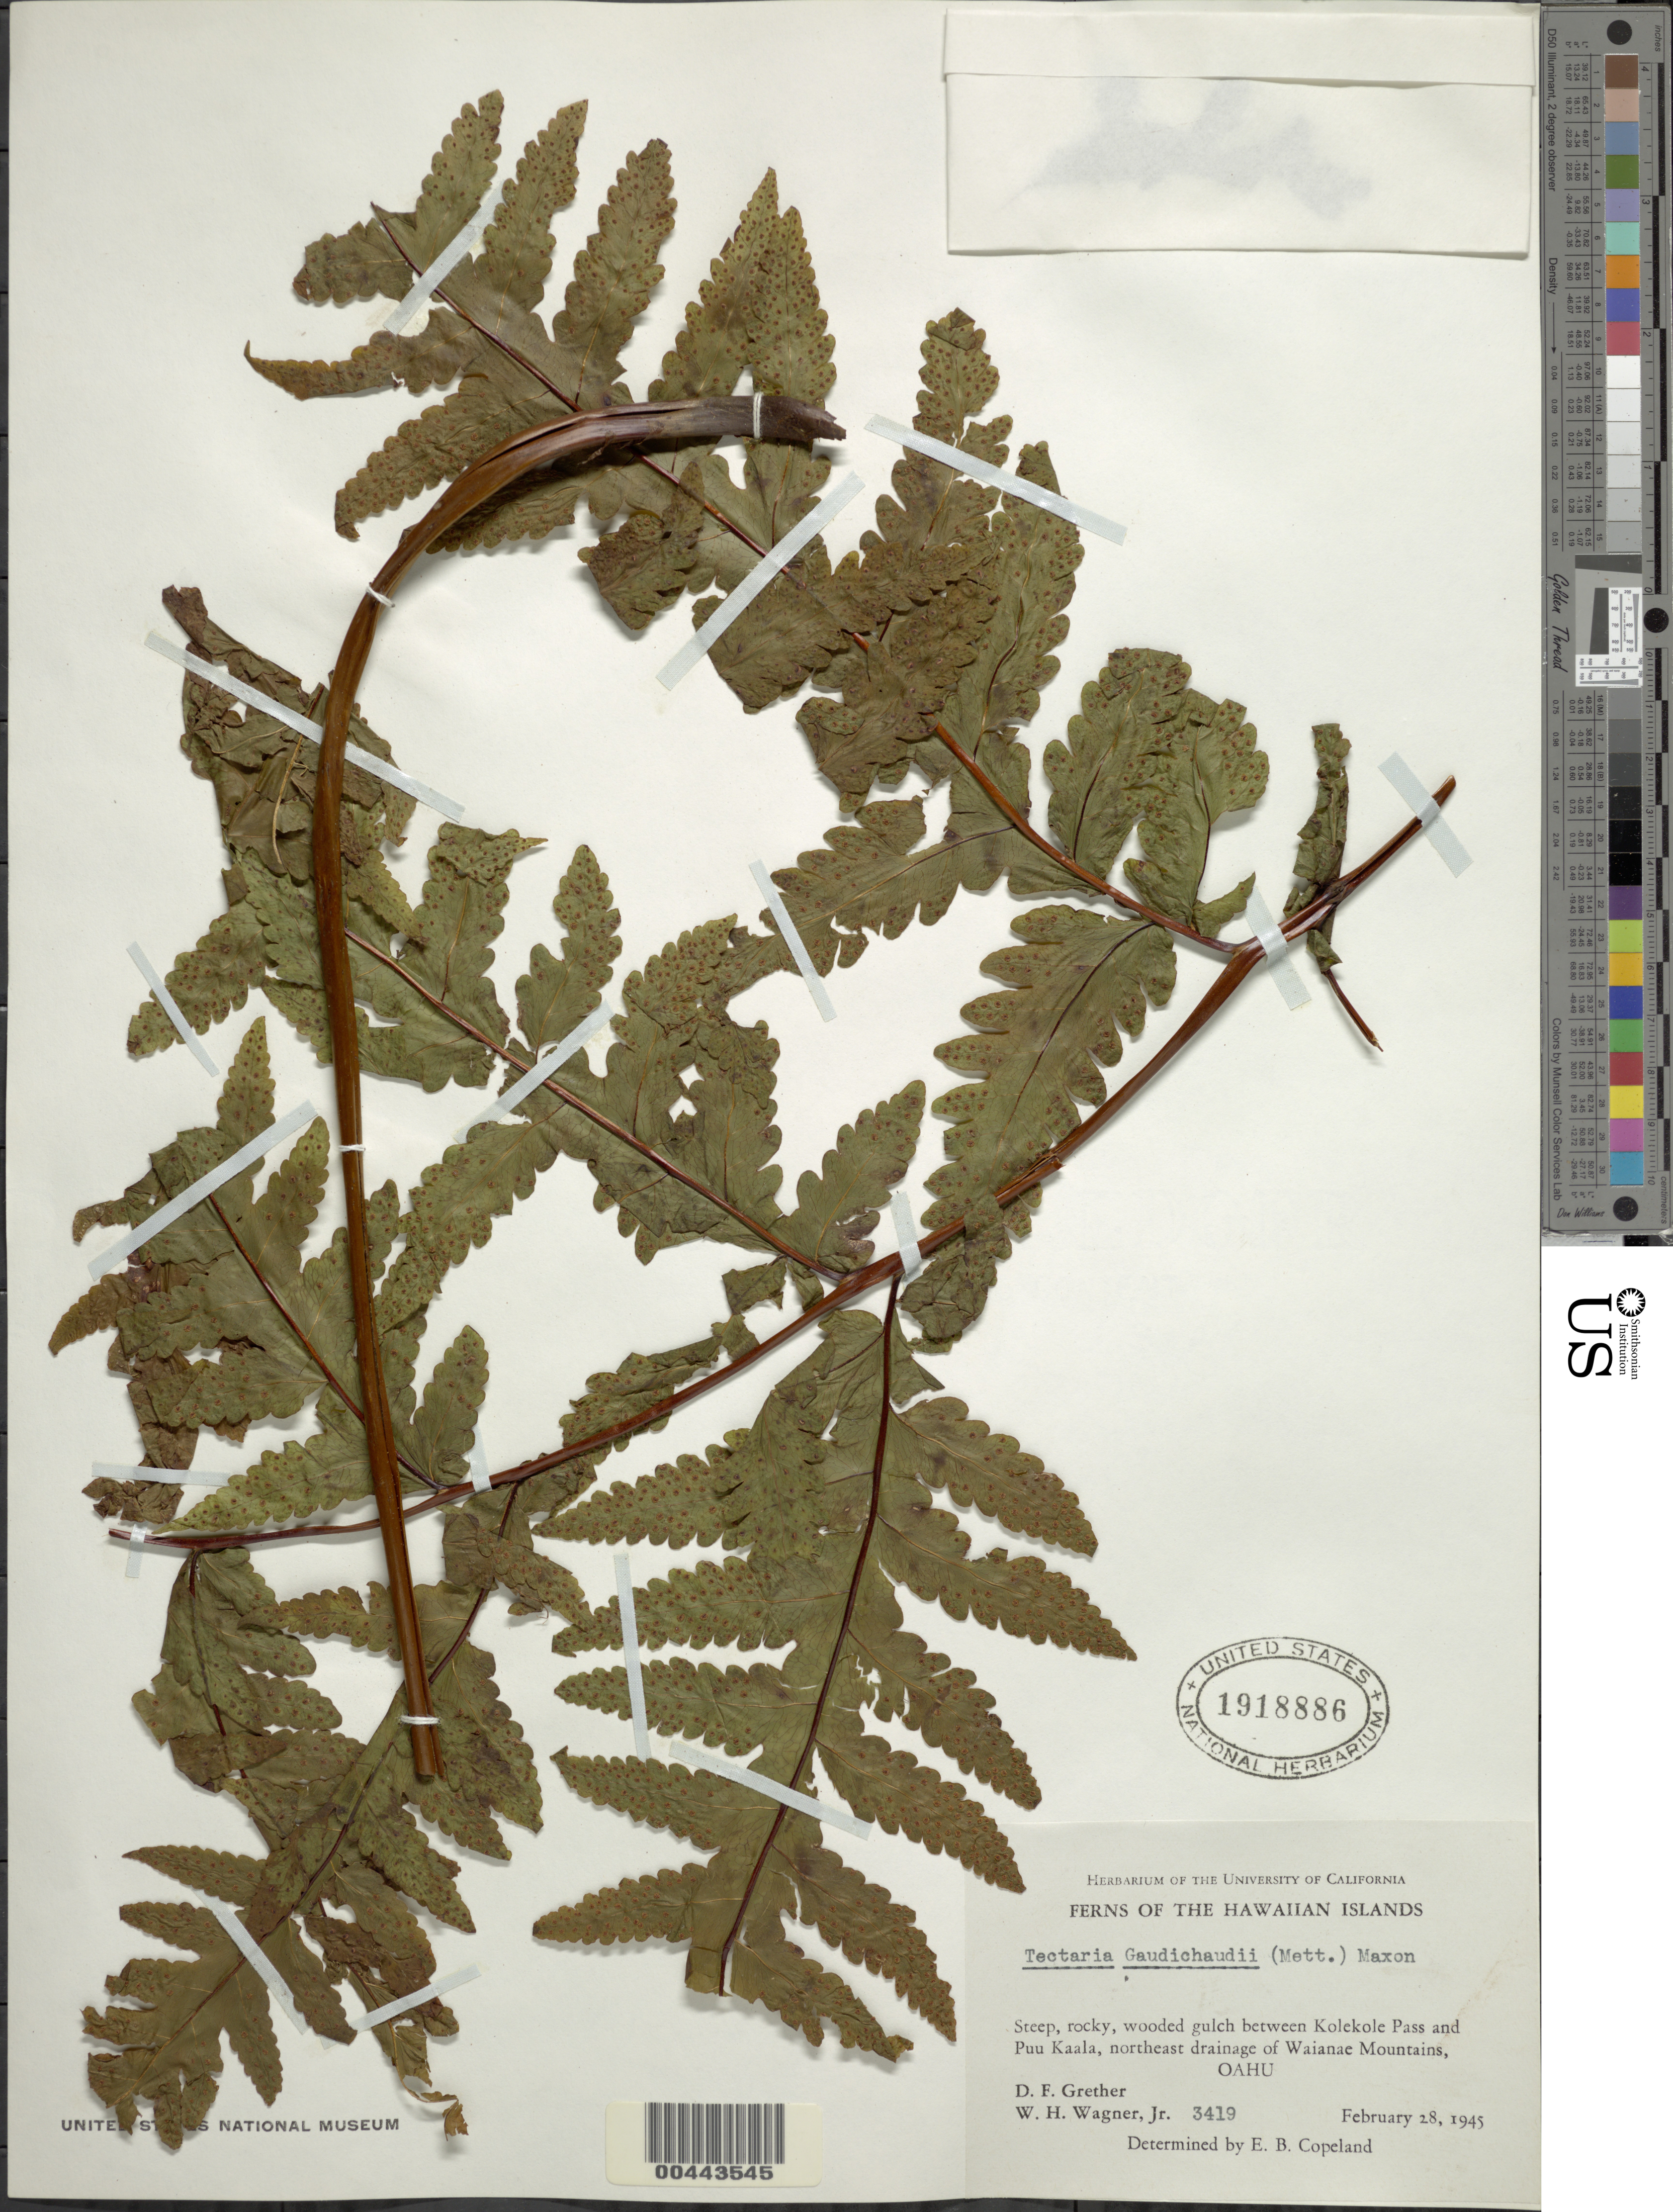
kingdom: Plantae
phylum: Tracheophyta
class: Polypodiopsida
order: Polypodiales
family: Tectariaceae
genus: Tectaria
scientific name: Tectaria gaudichaudii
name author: (Mett.) Maxon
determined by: Copeland, E. B.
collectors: D. F. Grether & W. H. Wagner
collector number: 3419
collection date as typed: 28 Feb 1945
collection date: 1945-02-28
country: United States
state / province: Hawaii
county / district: Honolulu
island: Oahu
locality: Wooded gulch between Kolekole Pass and Puu Kaala, NE drainage of Waianae Mountains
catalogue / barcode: US 1918886